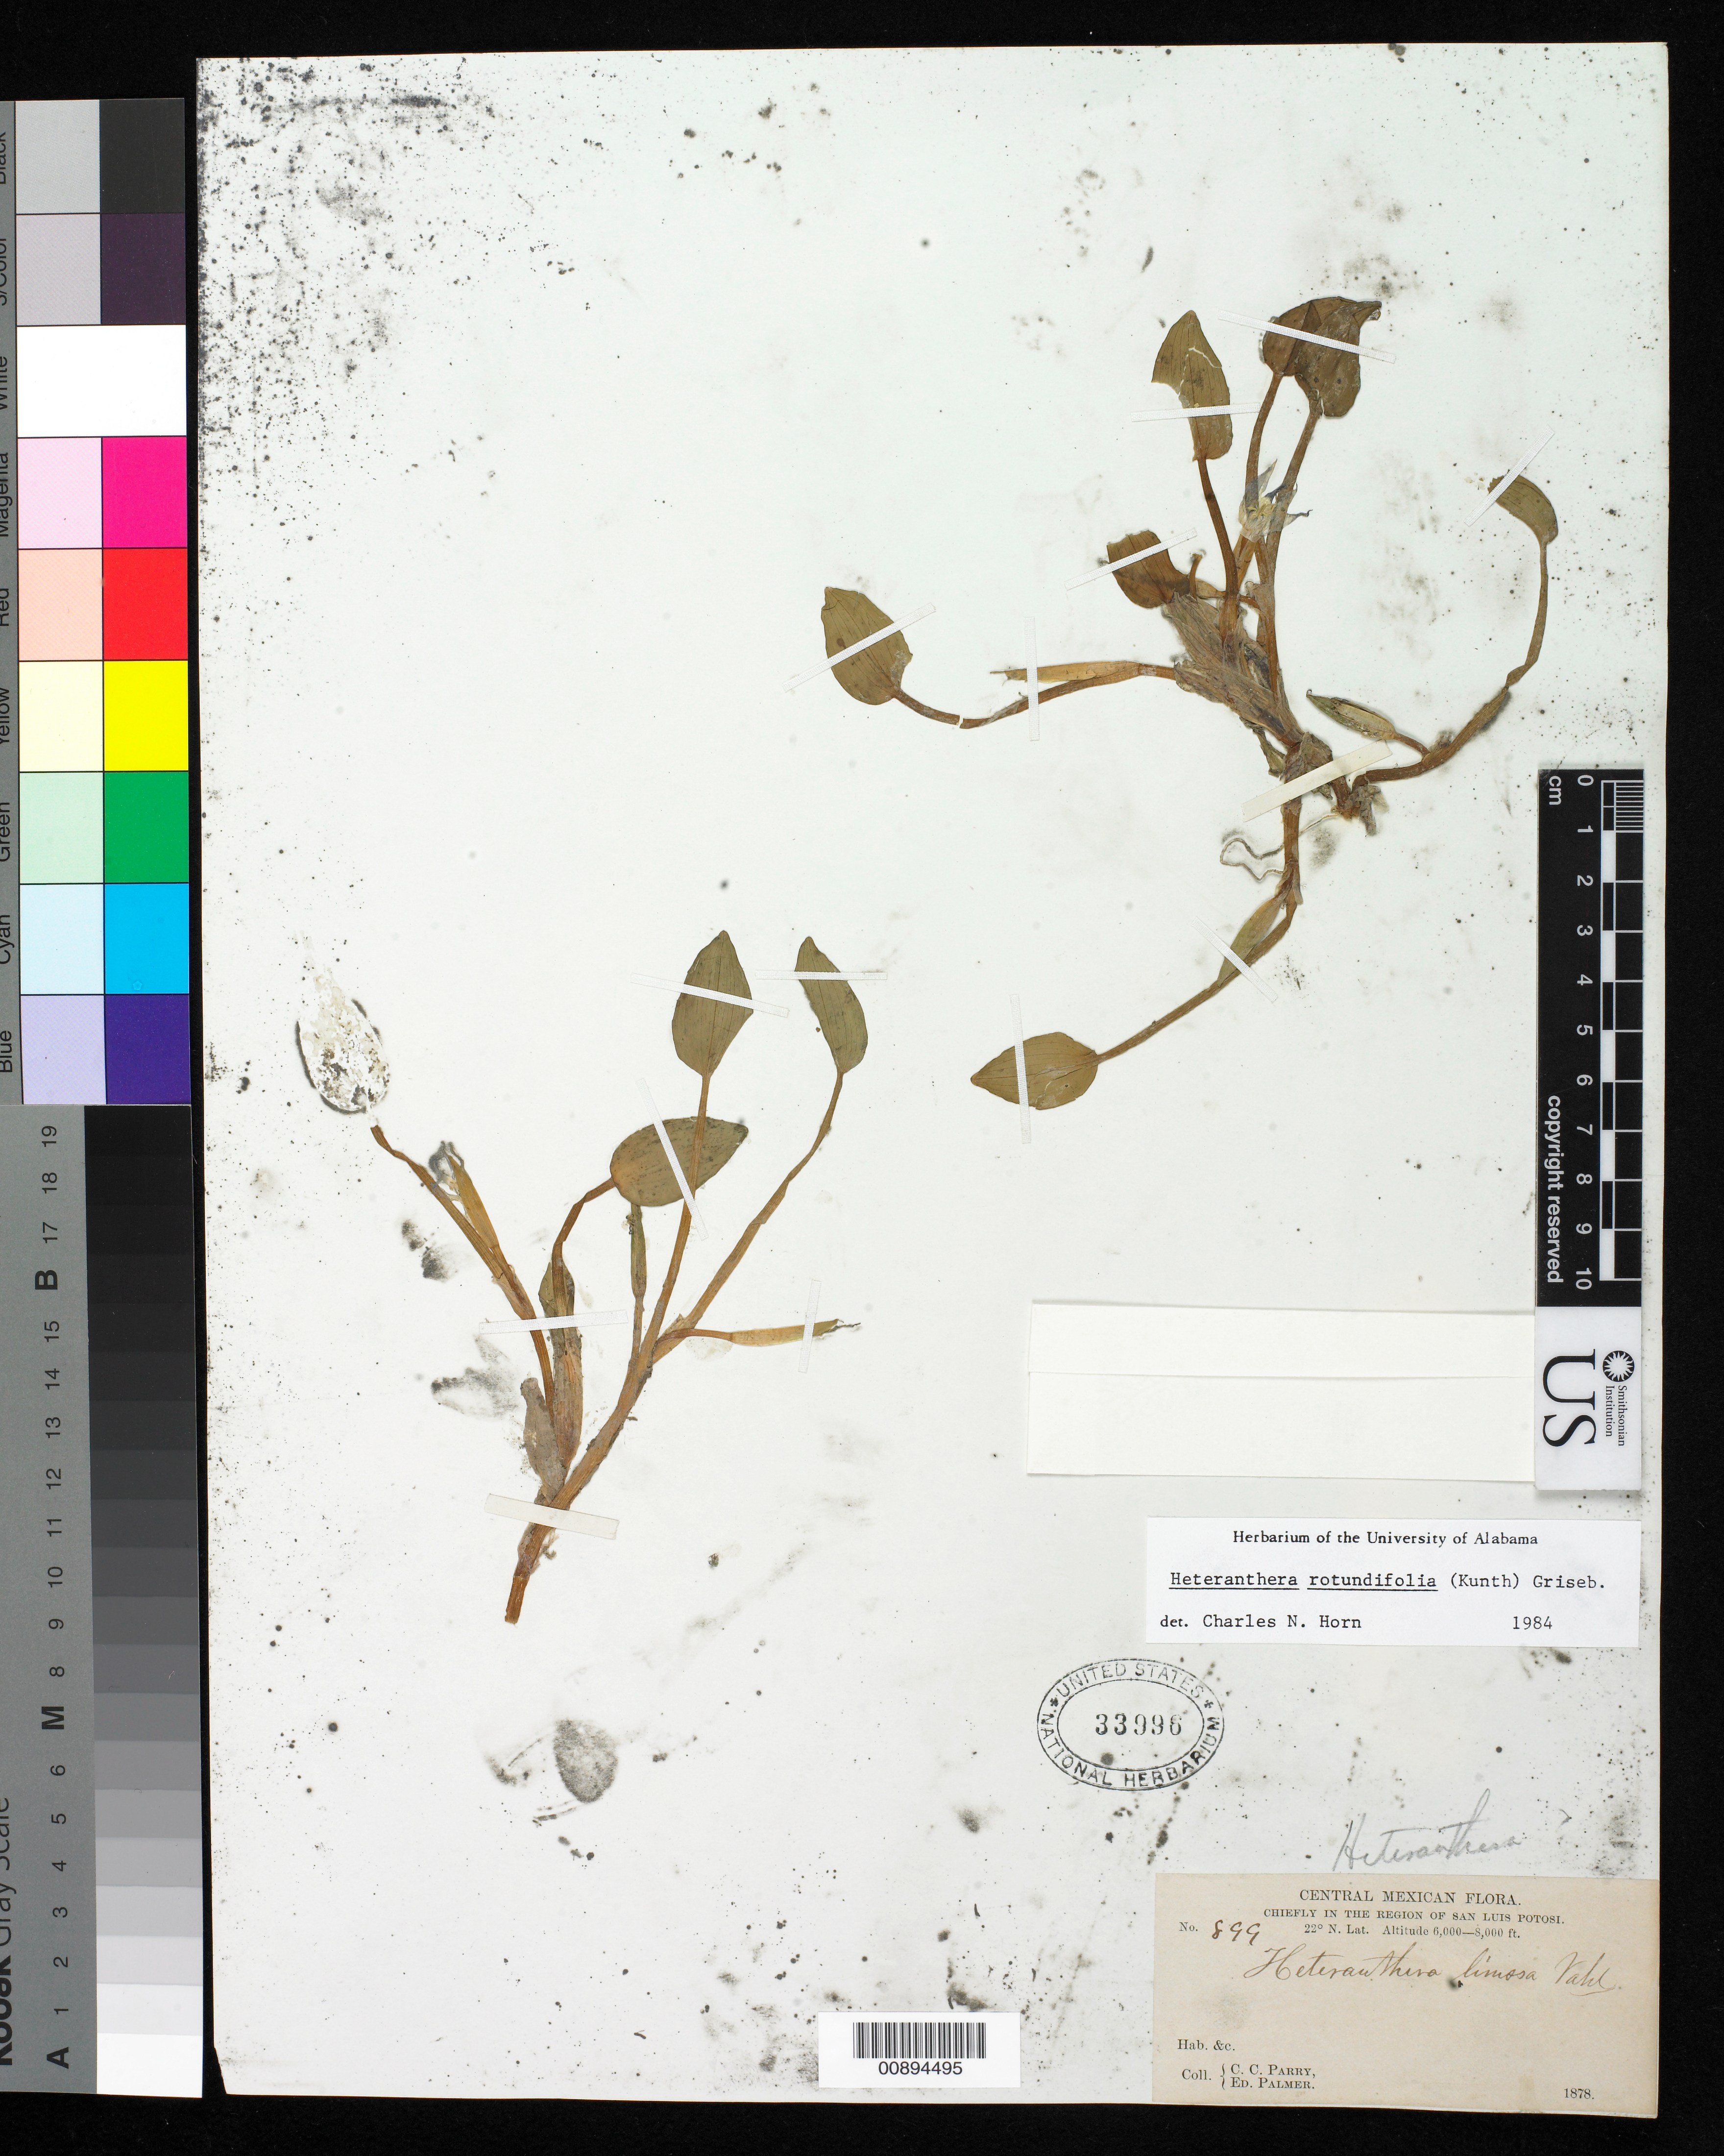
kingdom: Plantae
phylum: Tracheophyta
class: Liliopsida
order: Commelinales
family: Pontederiaceae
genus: Heteranthera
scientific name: Heteranthera rotundifolia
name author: (Kunth) Griseb.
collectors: C. C. Parry & E. Palmer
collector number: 899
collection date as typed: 1878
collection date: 1878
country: Mexico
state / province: San Luis Potosí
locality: Chiefly in the region of San Luis Potosí.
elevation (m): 1829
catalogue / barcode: US 33996